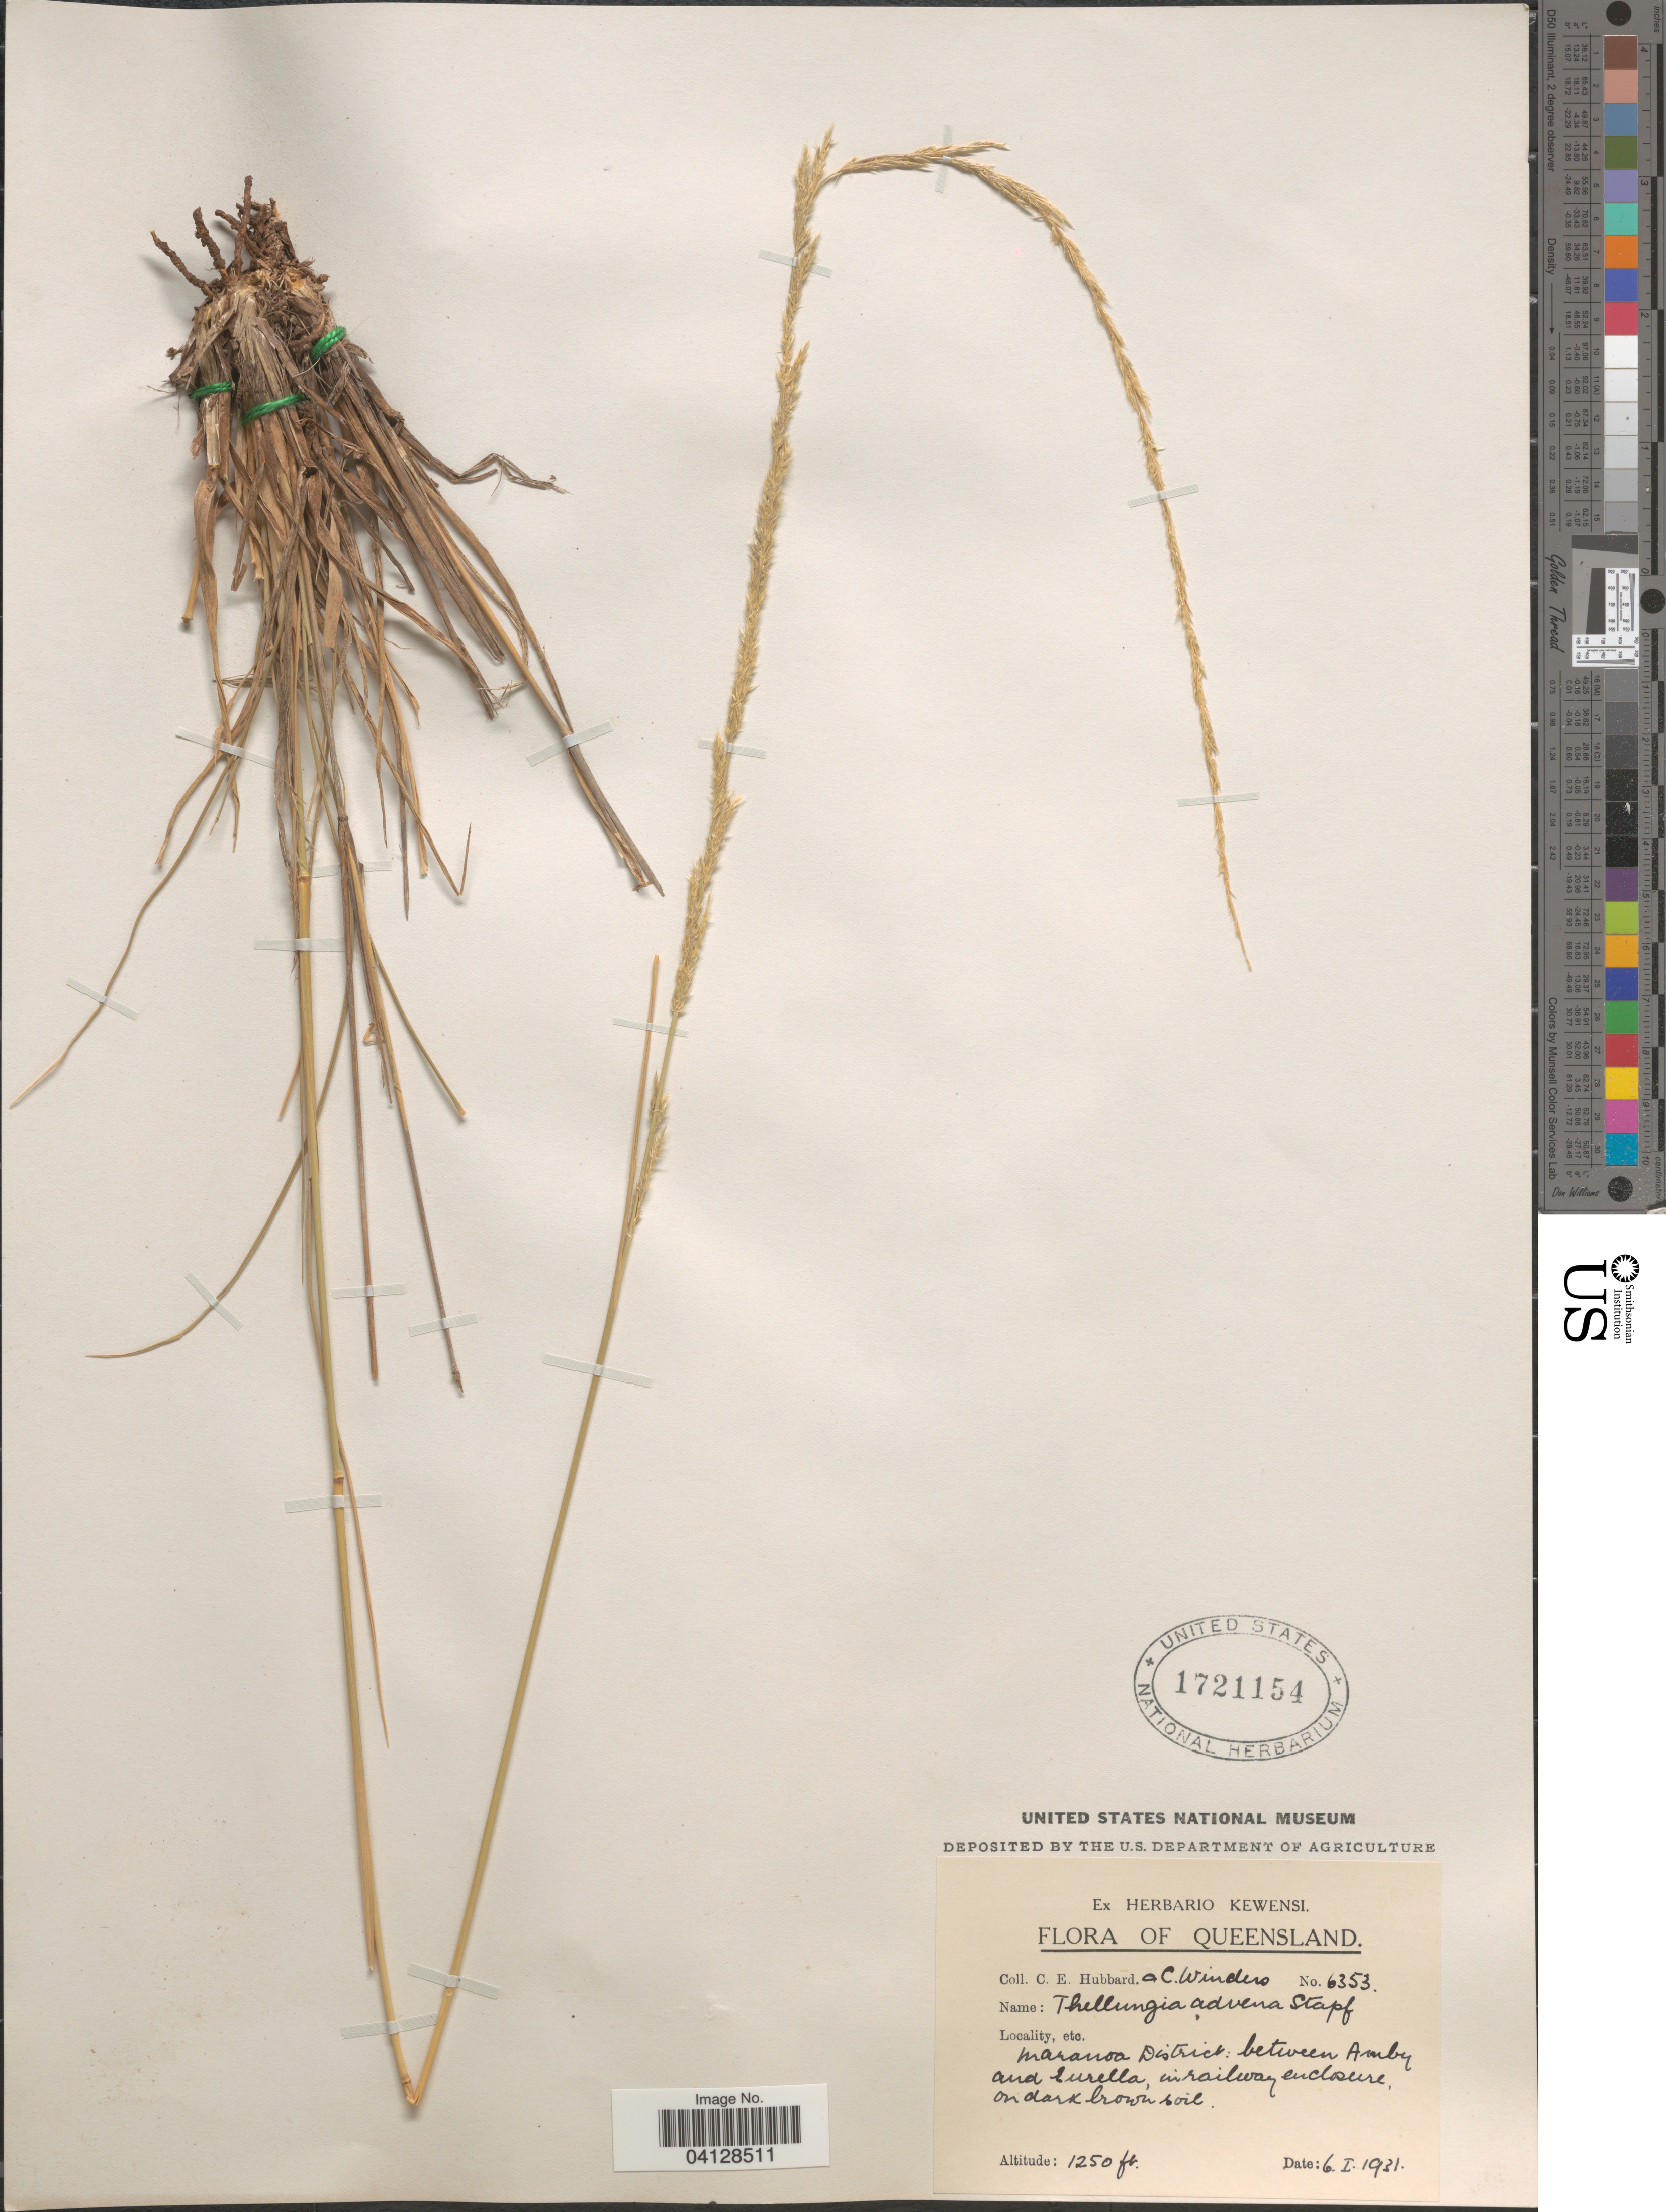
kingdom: Plantae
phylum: Tracheophyta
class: Liliopsida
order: Poales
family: Poaceae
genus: Thellungia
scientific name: Thellungia advena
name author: Stapf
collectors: C. E. Hubbard & C. Winders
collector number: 6353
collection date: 1931-01-06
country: Australia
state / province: Queensland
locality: Maranoa District: between Amby and Eurella.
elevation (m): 381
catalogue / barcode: US 1721154